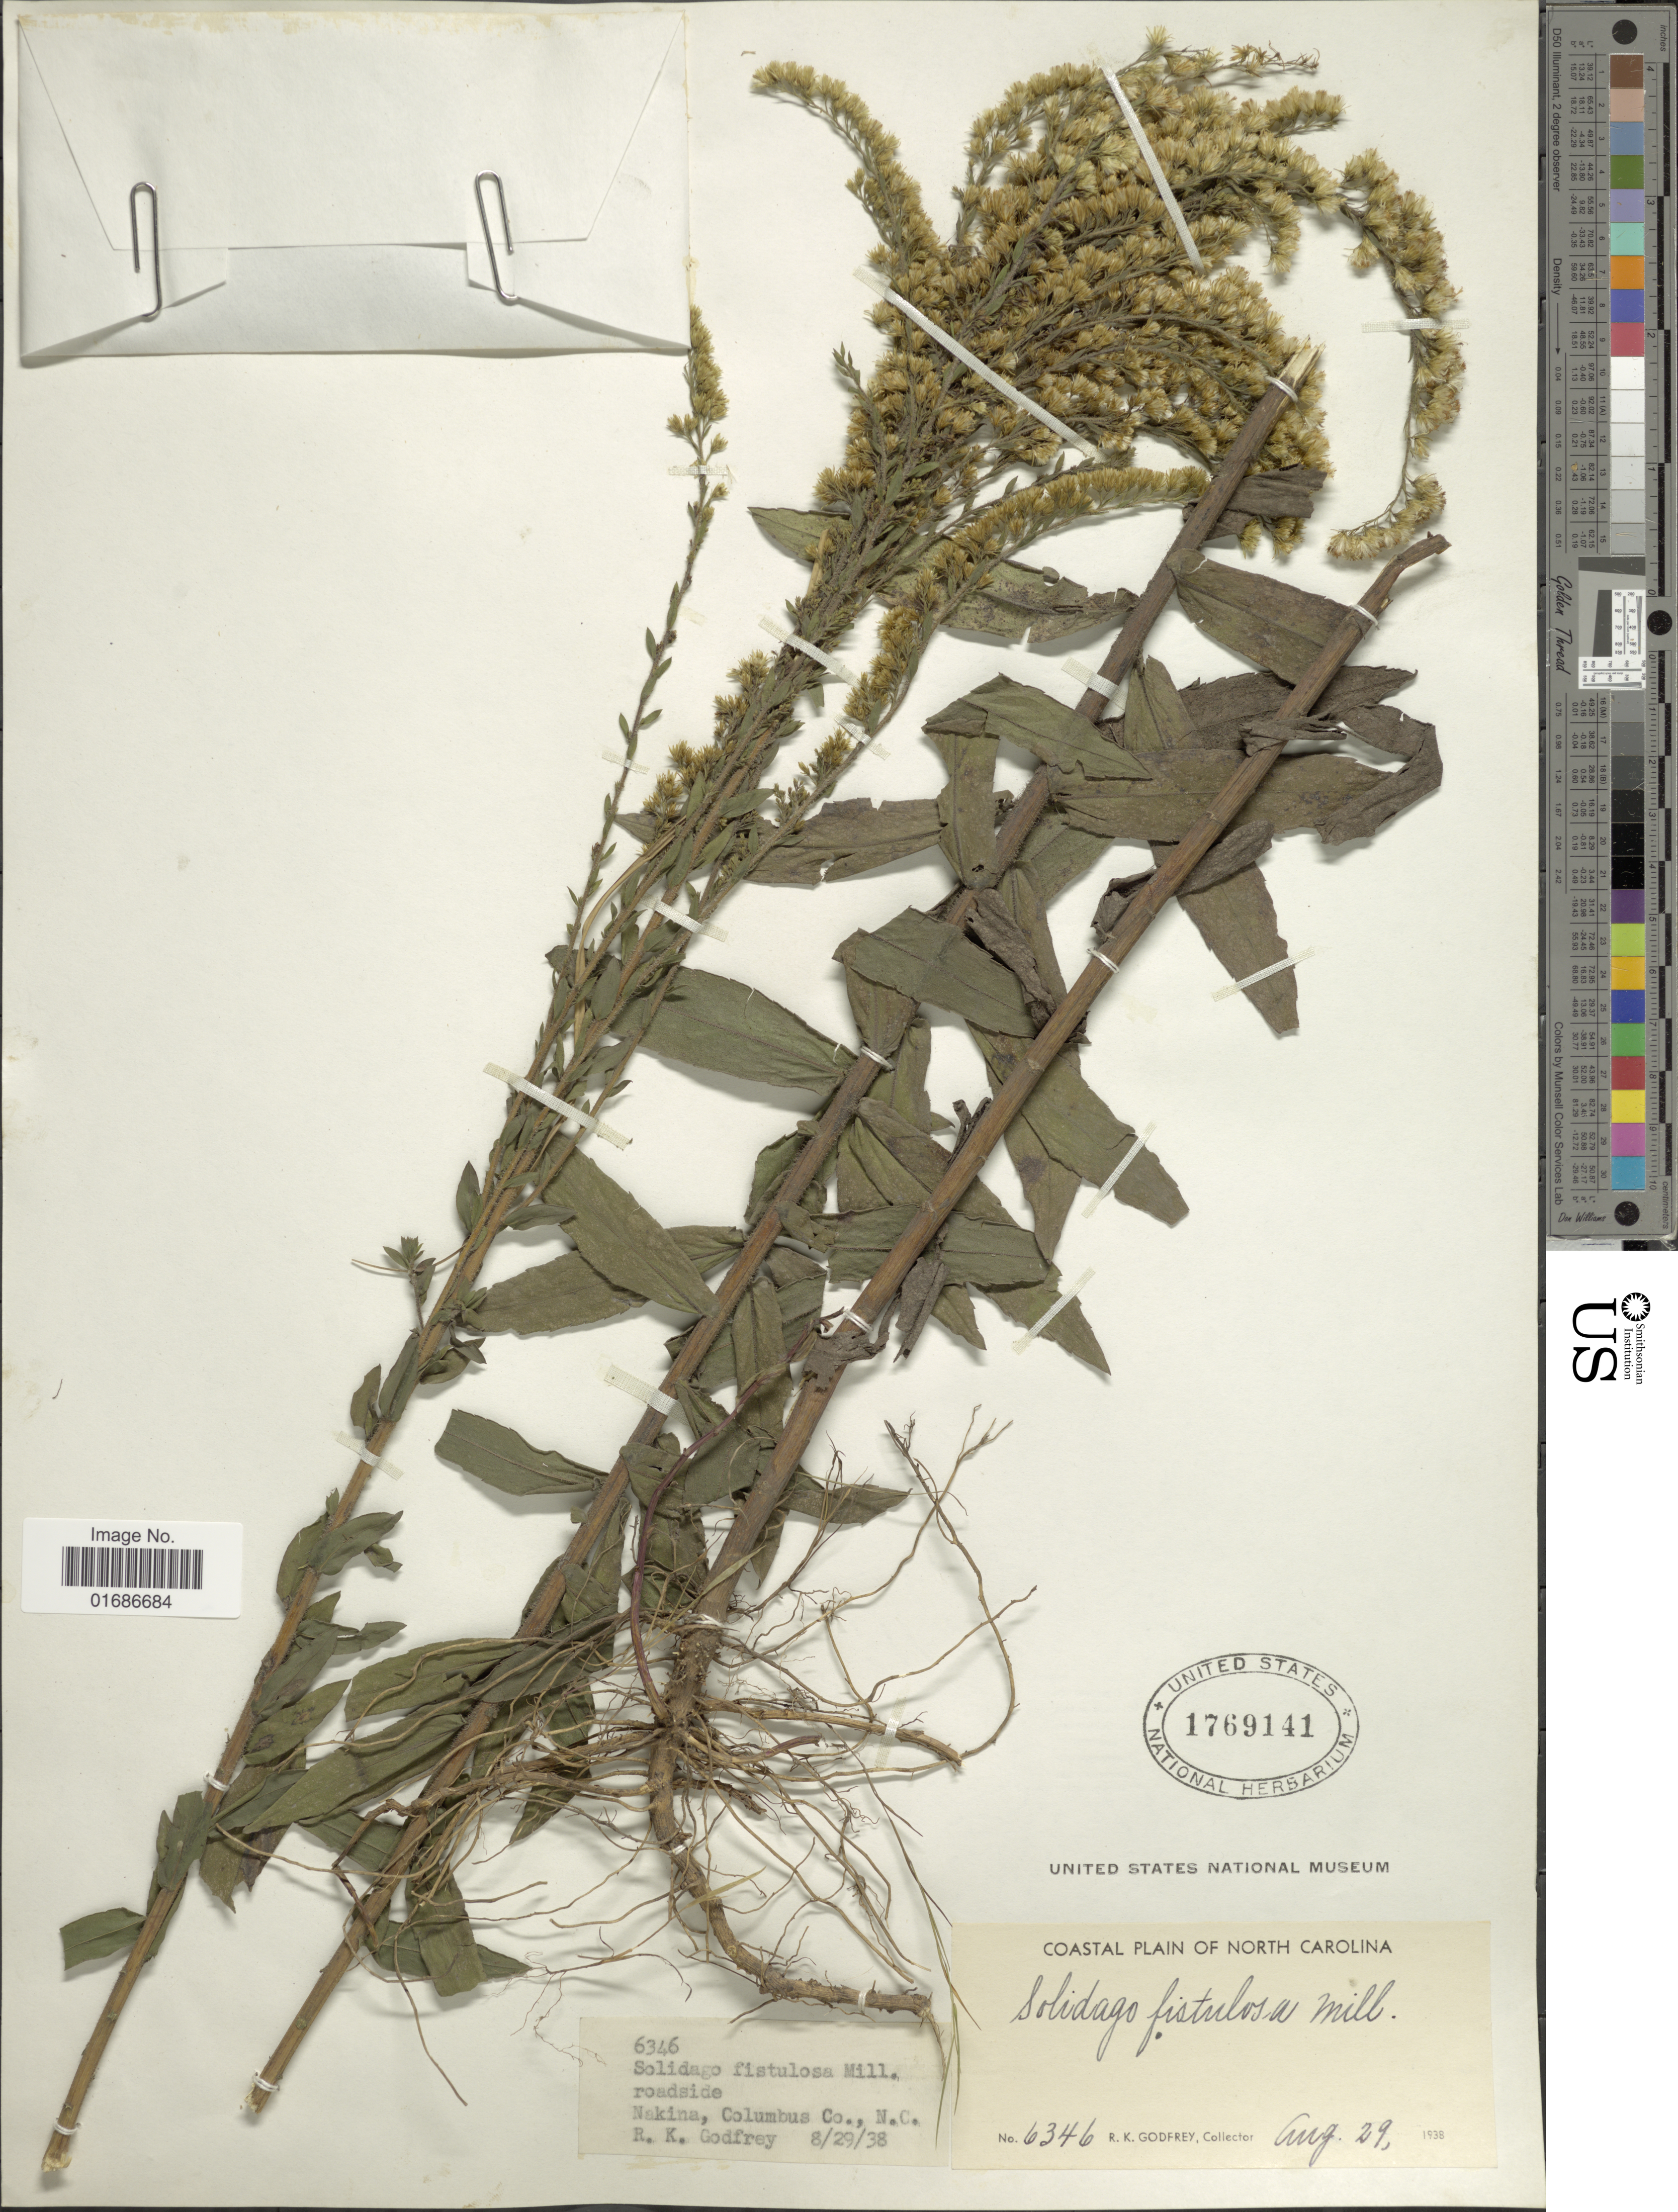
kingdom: Plantae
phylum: Tracheophyta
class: Magnoliopsida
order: Asterales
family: Asteraceae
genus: Solidago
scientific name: Solidago fistulosa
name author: Mill.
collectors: R. K. Godfrey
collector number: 6346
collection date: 1938-08-29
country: United States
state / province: North Carolina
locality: Coastal Plain of North Carolina, Roadside, Nakina, Columbus Co., N.C.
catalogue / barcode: US 1769141